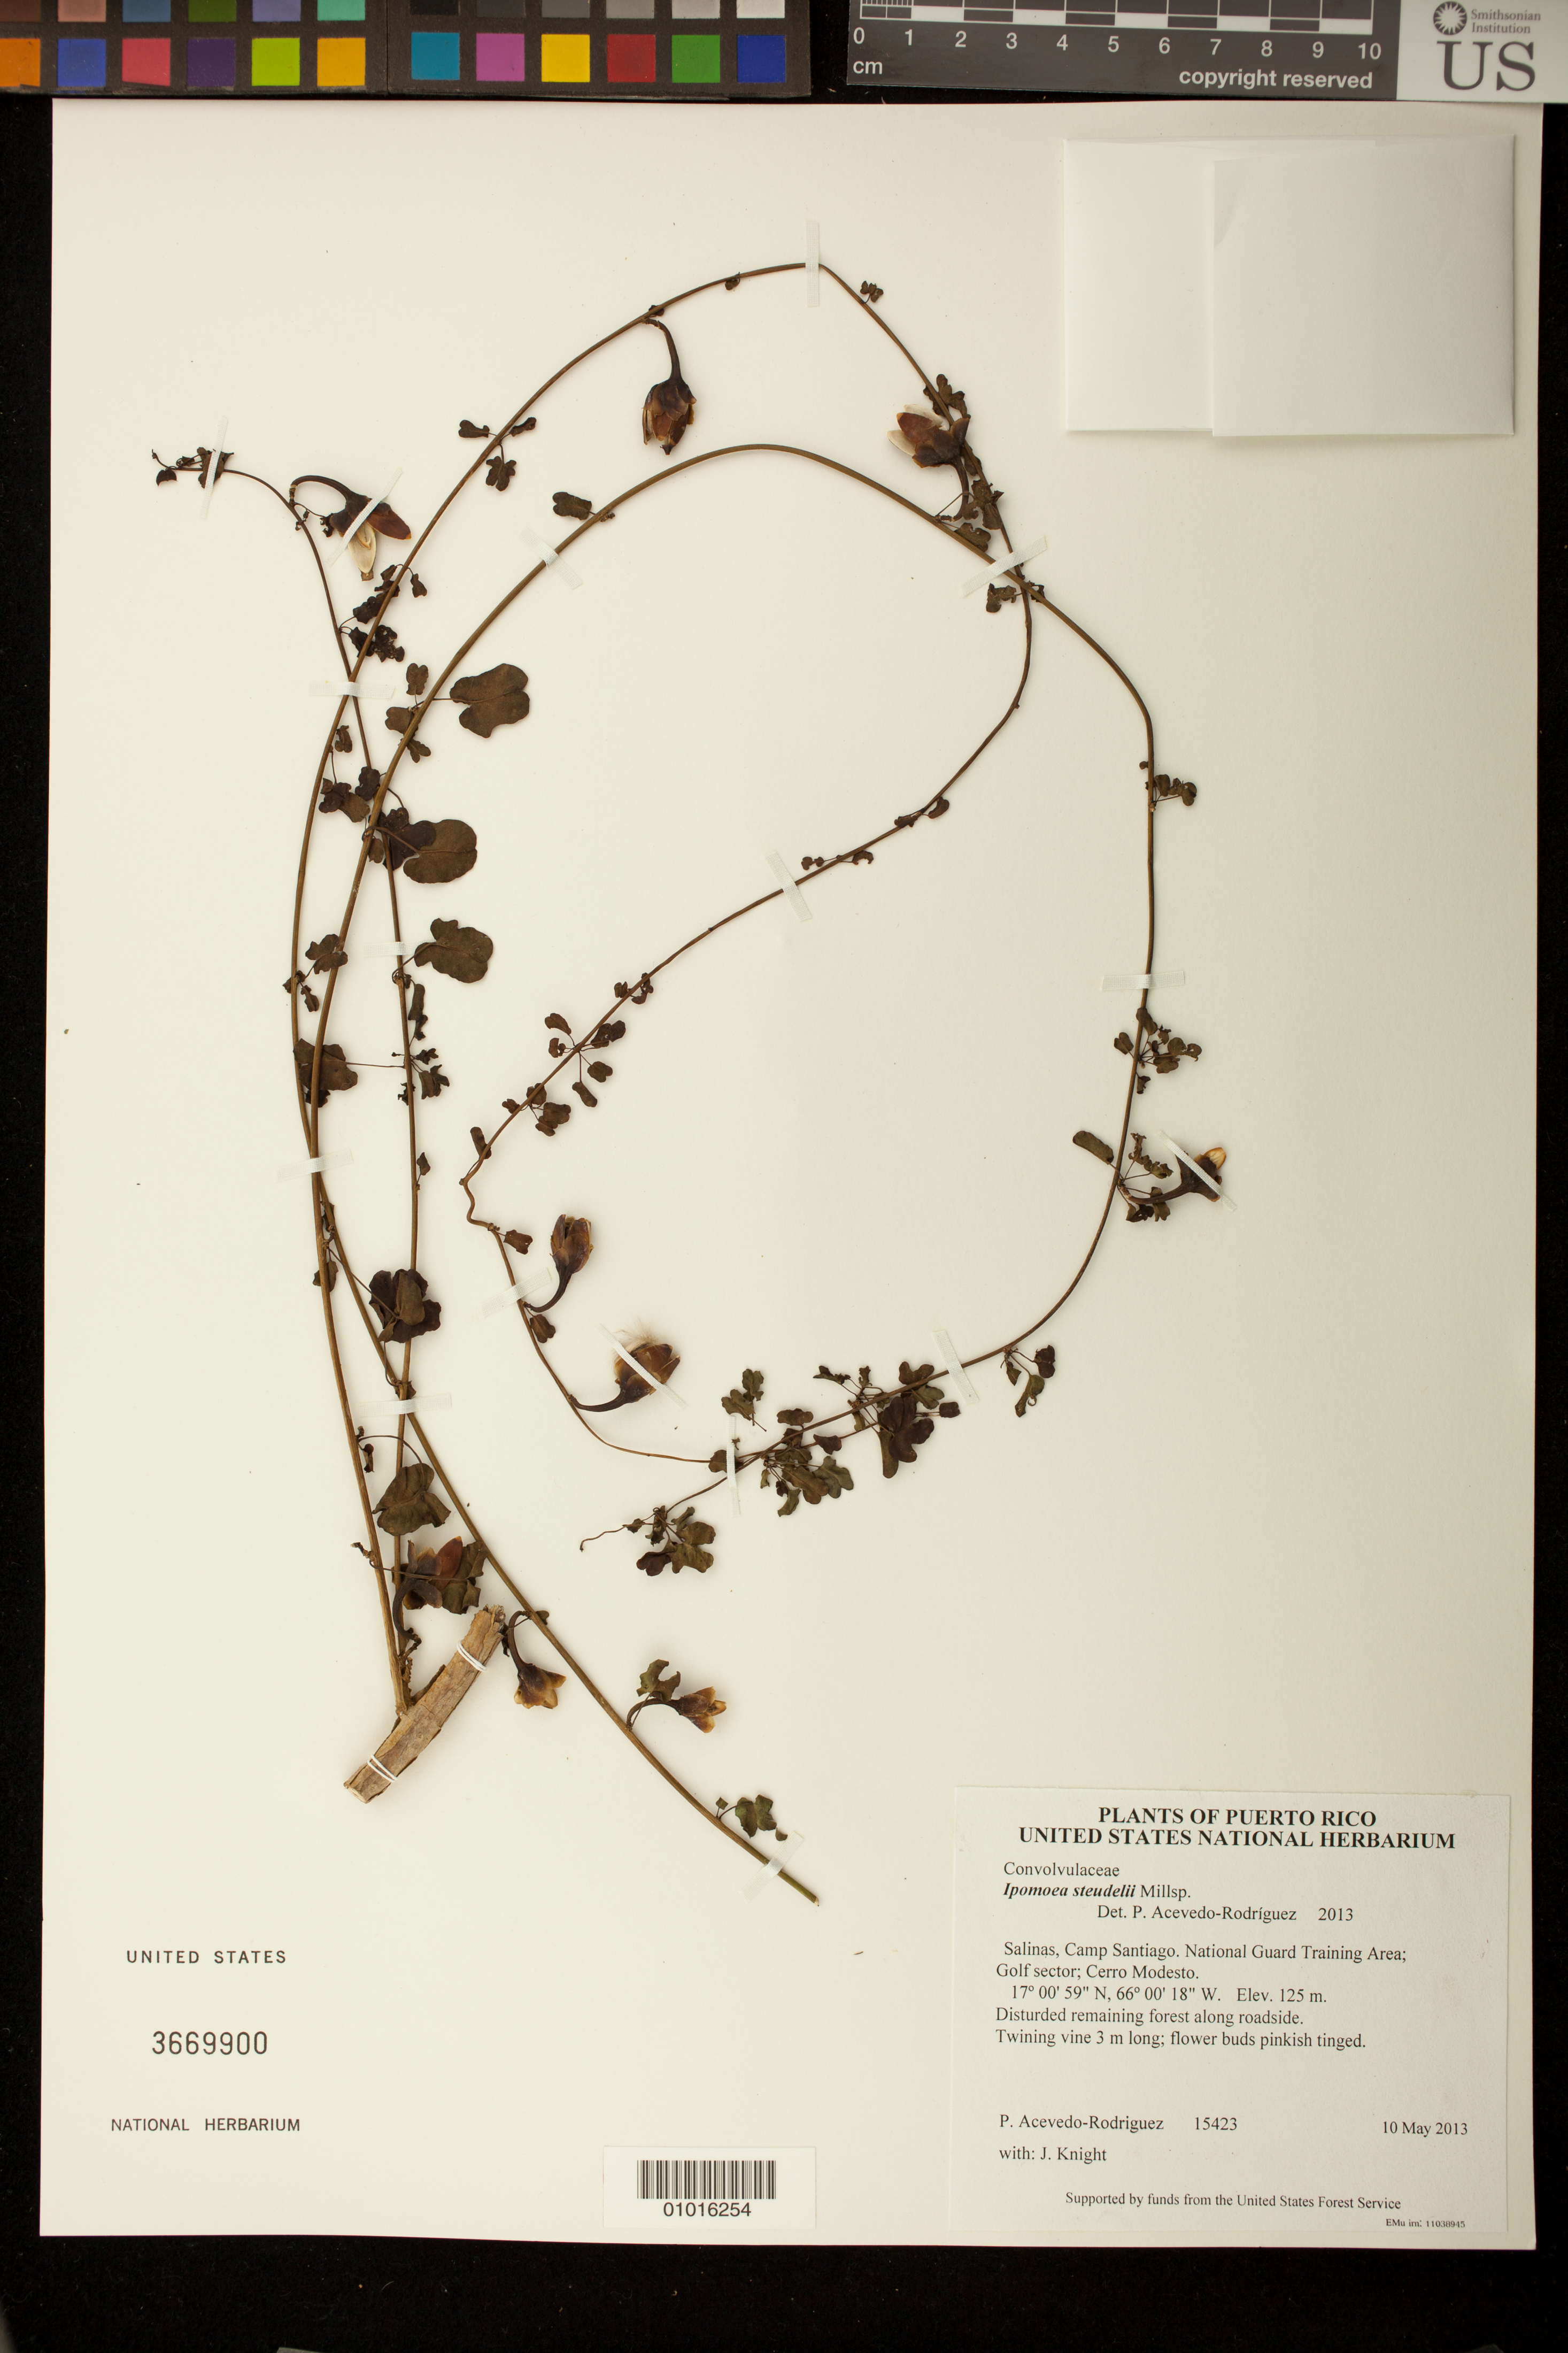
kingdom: Plantae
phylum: Tracheophyta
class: Magnoliopsida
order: Solanales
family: Convolvulaceae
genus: Ipomoea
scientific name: Ipomoea steudelii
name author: Millsp.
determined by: Acevedo-Rodríguez, P., (BOT), Smithsonian Institution - National Museum of Natural History (UNITED STATES)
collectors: P. Acevedo-Rodr. & J. Knight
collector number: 15423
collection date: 2013-05-10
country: Puerto Rico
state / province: Salinas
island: Puerto Rico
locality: Camp Santiago. National Guard Training Area; Golf sector; Cerro Modesto.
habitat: Disturded remaining forest along roadside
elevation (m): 125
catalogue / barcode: US 3669900